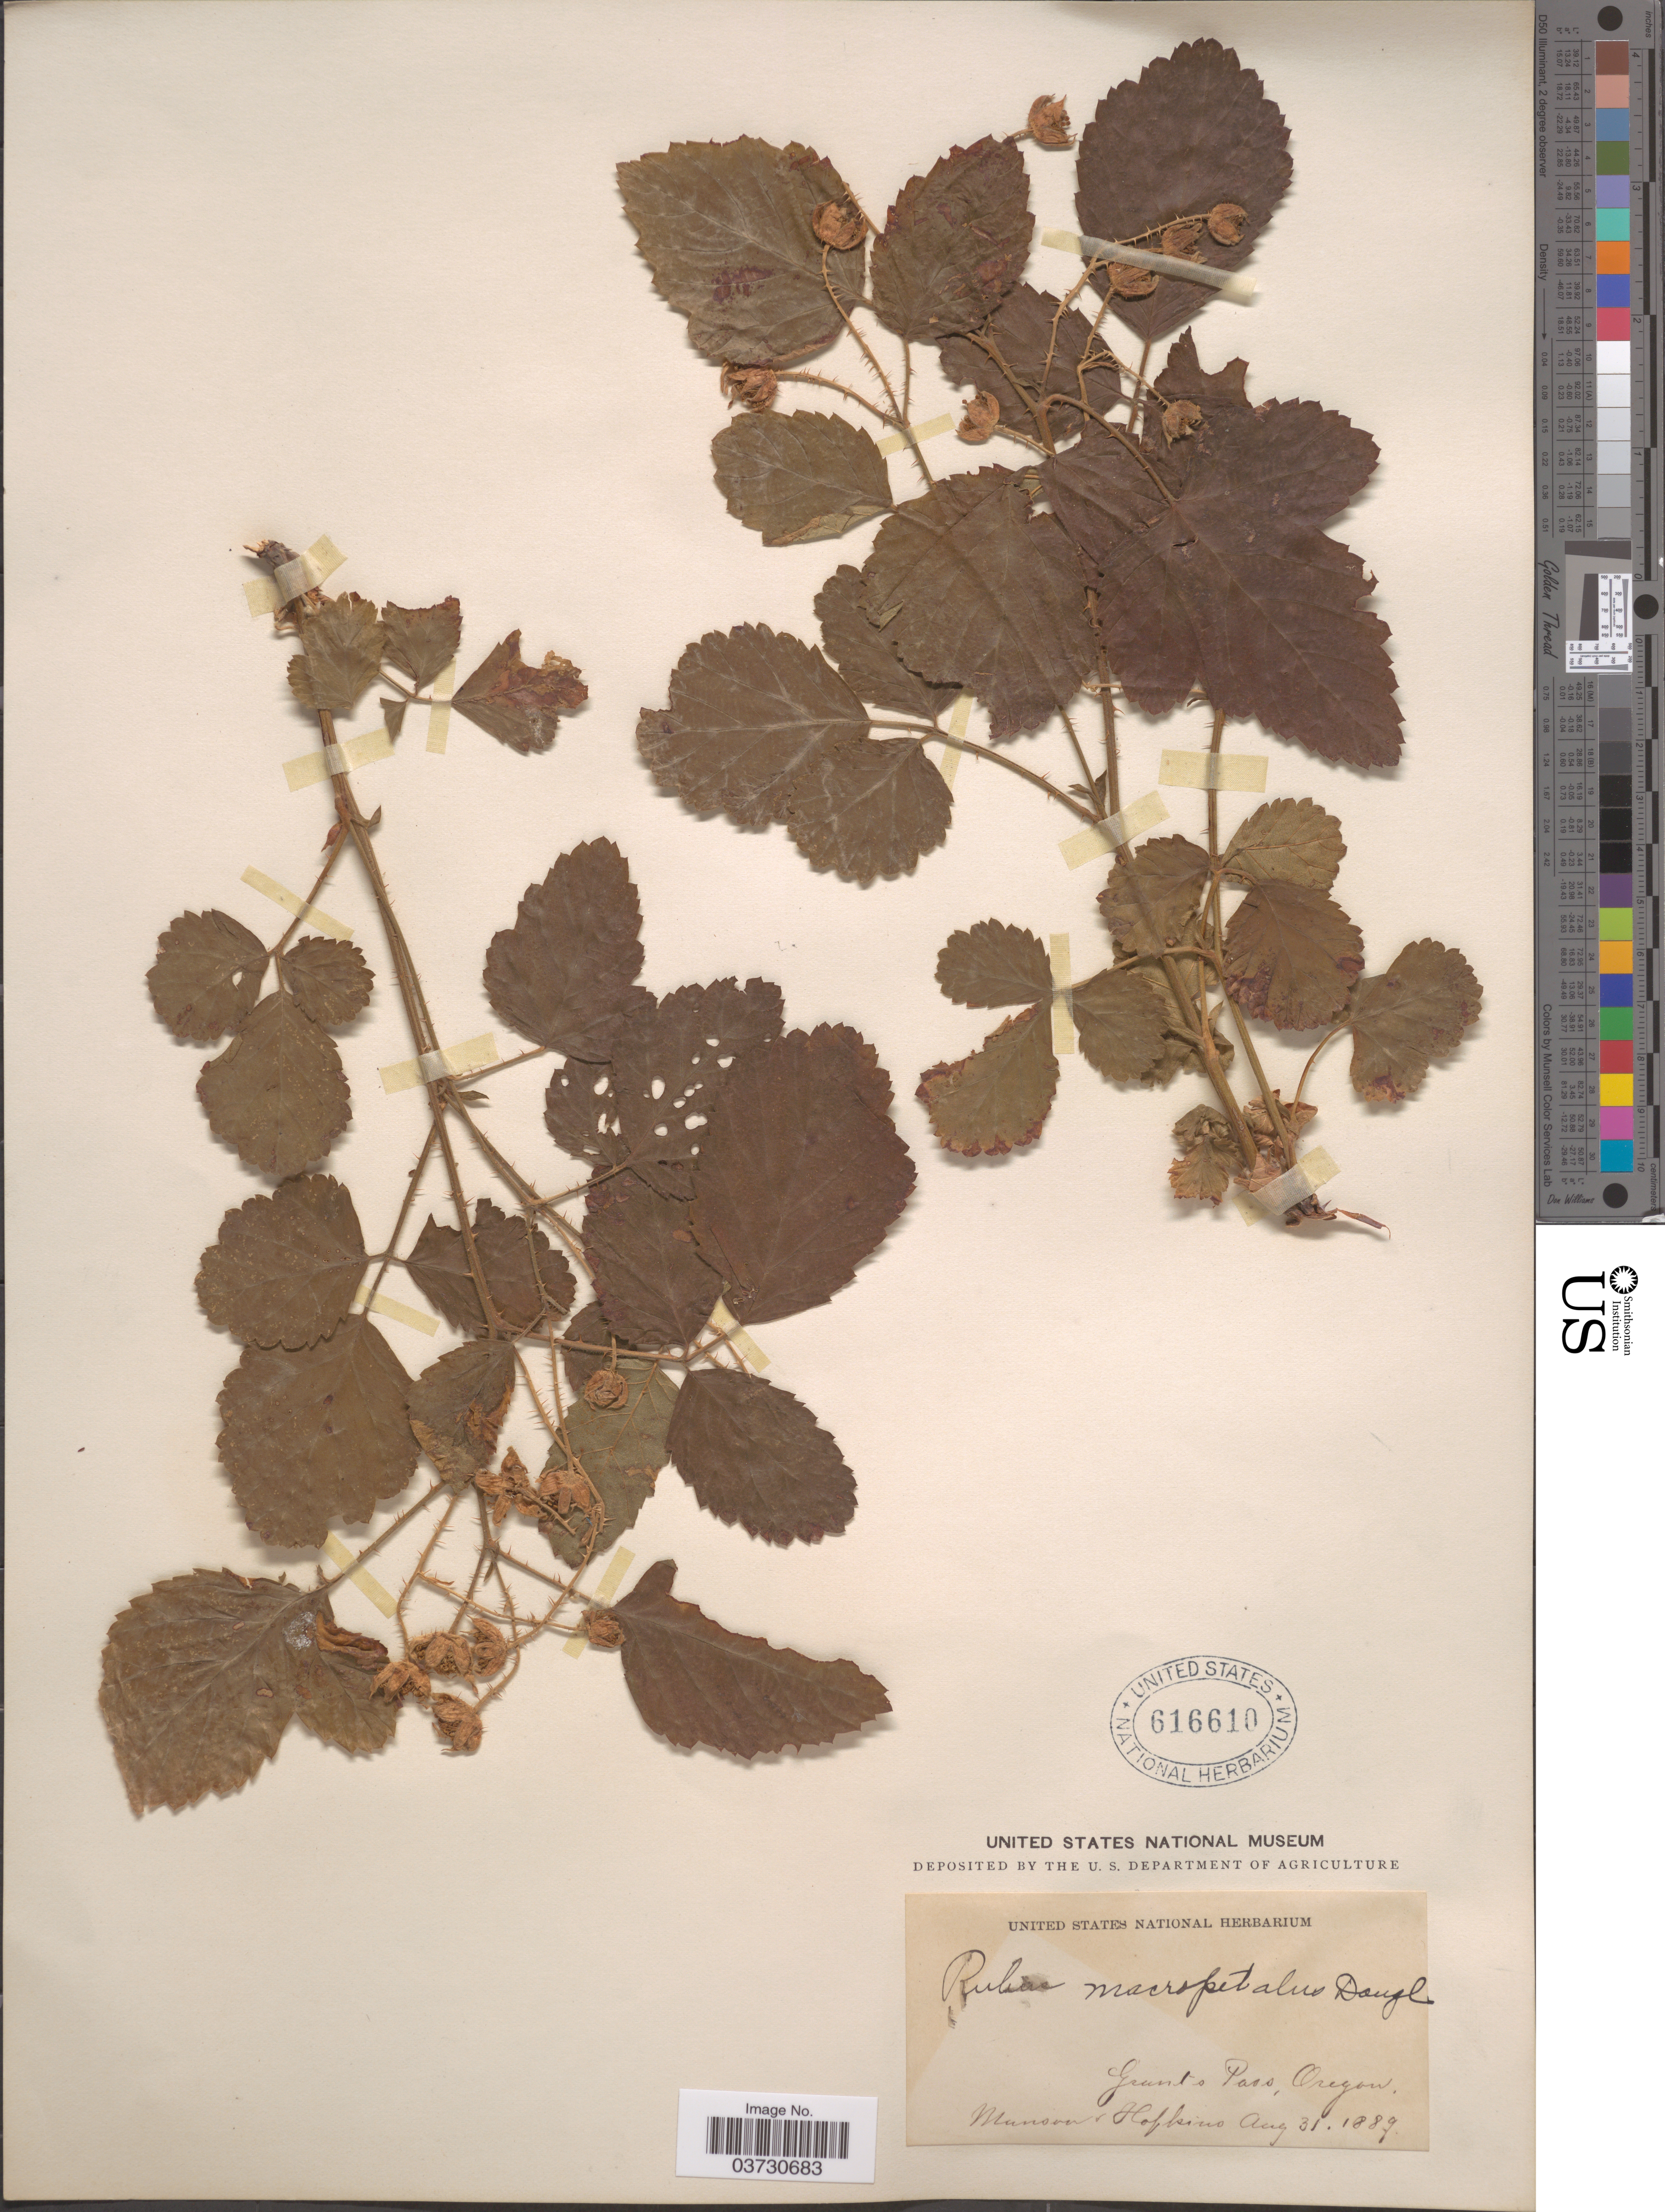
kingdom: Plantae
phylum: Tracheophyta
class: Magnoliopsida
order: Rosales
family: Rosaceae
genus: Rubus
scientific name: Rubus macropetalus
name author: Douglas ex Hook.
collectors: -. Munson & -- Hopkins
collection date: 1887-08-31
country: United States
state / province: Oregon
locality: Grunts Pass.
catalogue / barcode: US 616610